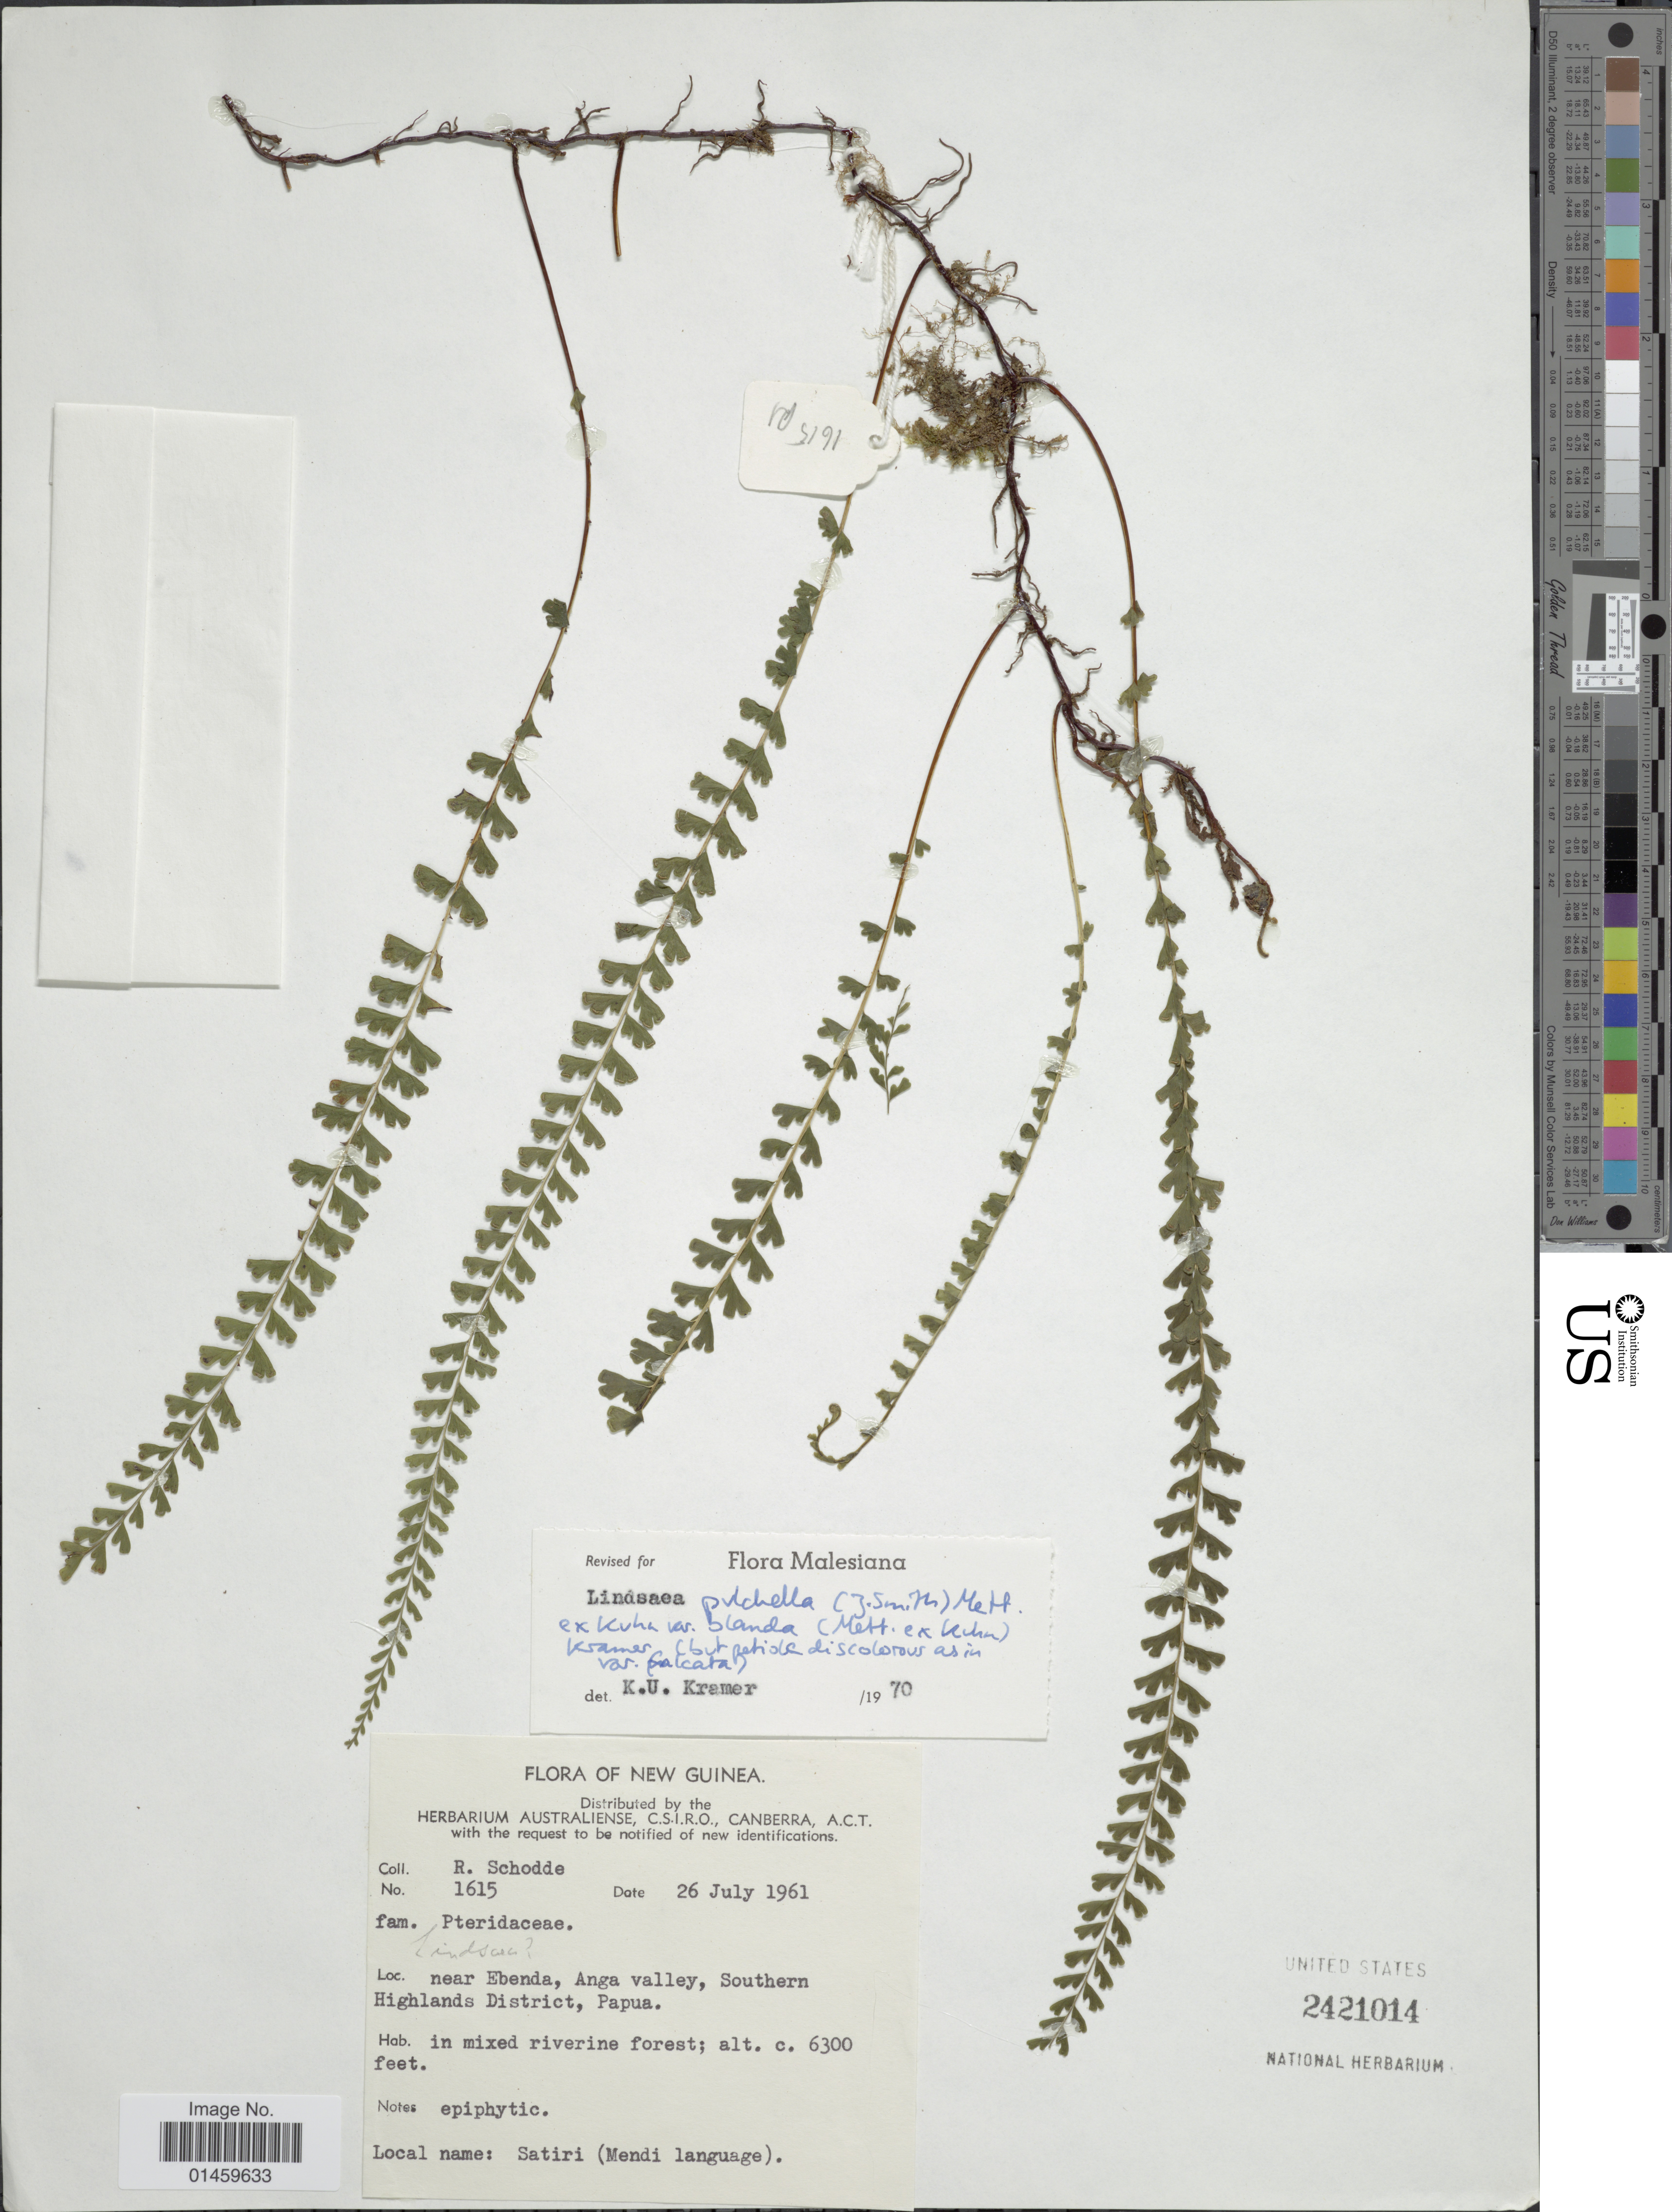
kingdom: Plantae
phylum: Tracheophyta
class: Polypodiopsida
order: Polypodiales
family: Lindsaeaceae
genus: Lindsaea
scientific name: Lindsaea pulchella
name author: (J. Sm.) Mett. ex Kuhn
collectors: R. Schodde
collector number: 1615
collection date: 1961-07-26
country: Papua New Guinea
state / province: Southern Highlands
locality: New Guinea. Near Ebenda, Anga valley, Southern Highlands District, Papua.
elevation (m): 1920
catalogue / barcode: US 2421014